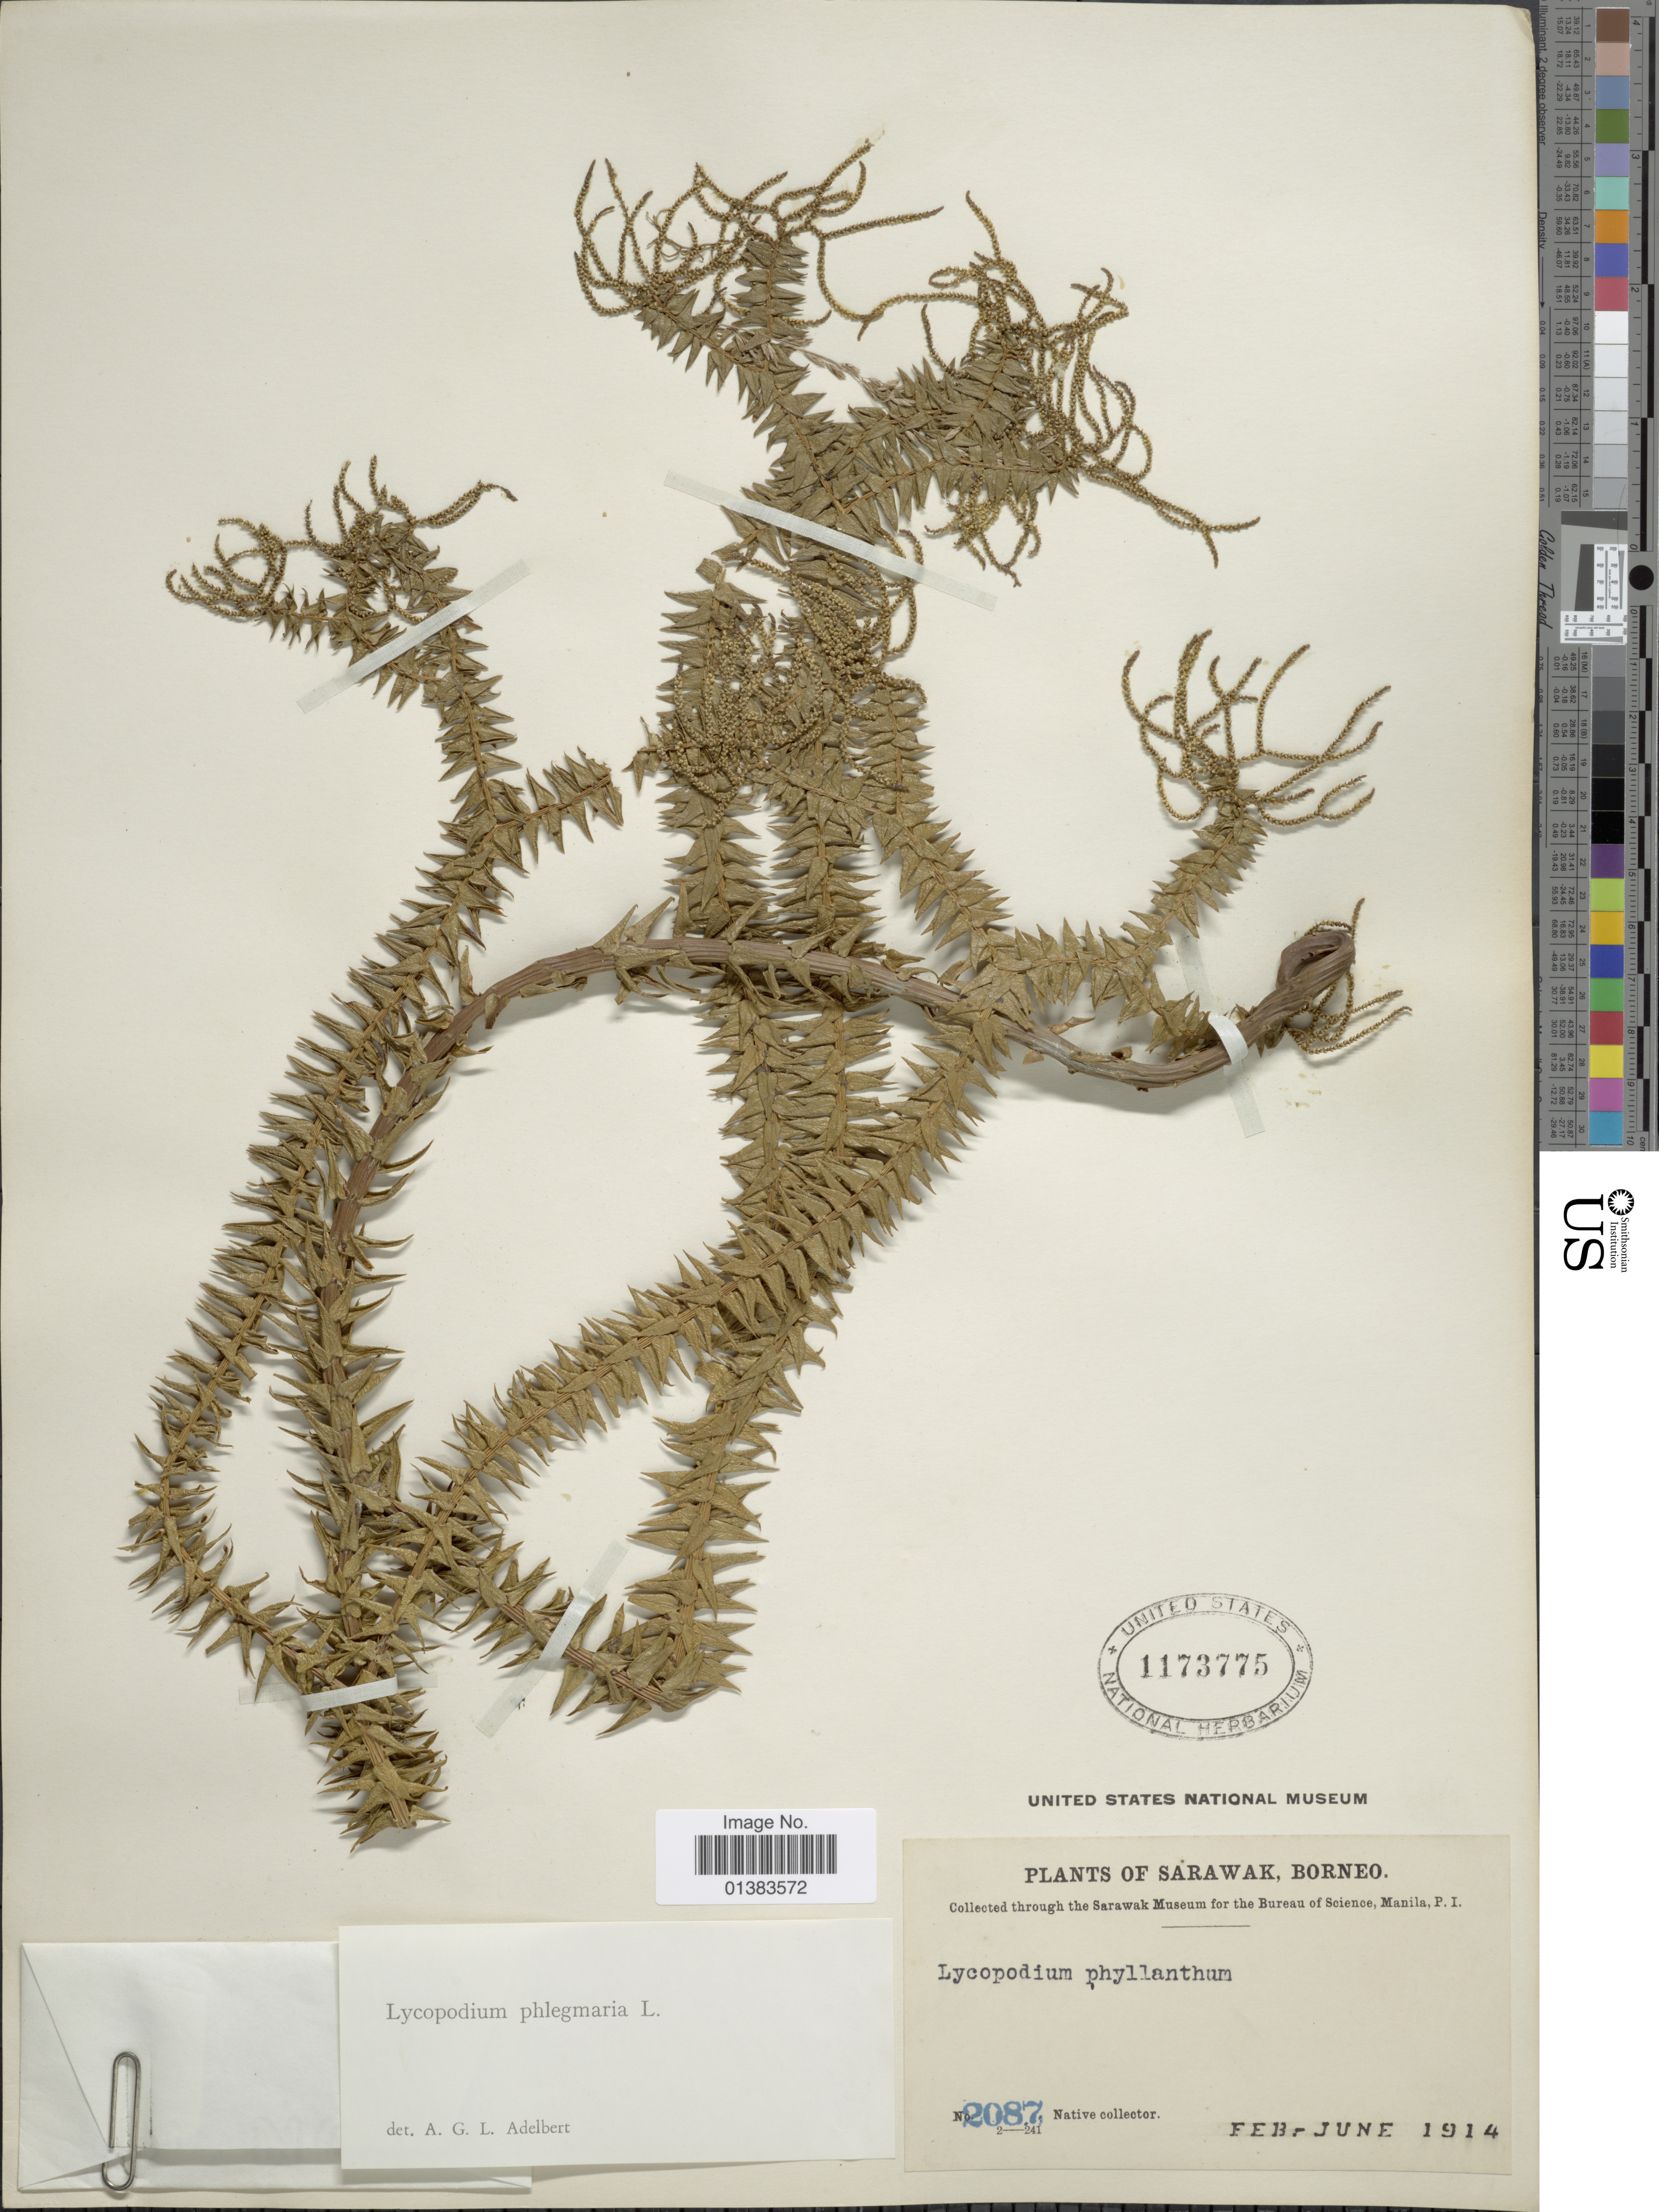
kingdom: Plantae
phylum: Tracheophyta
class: Lycopodiopsida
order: Lycopodiales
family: Lycopodiaceae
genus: Phlegmariurus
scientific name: Phlegmariurus phlegmaria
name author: (L.) Holub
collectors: Native collector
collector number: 2087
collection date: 1914-02/1914-06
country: Malaysia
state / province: Sarawak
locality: Borneo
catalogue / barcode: US 1173775